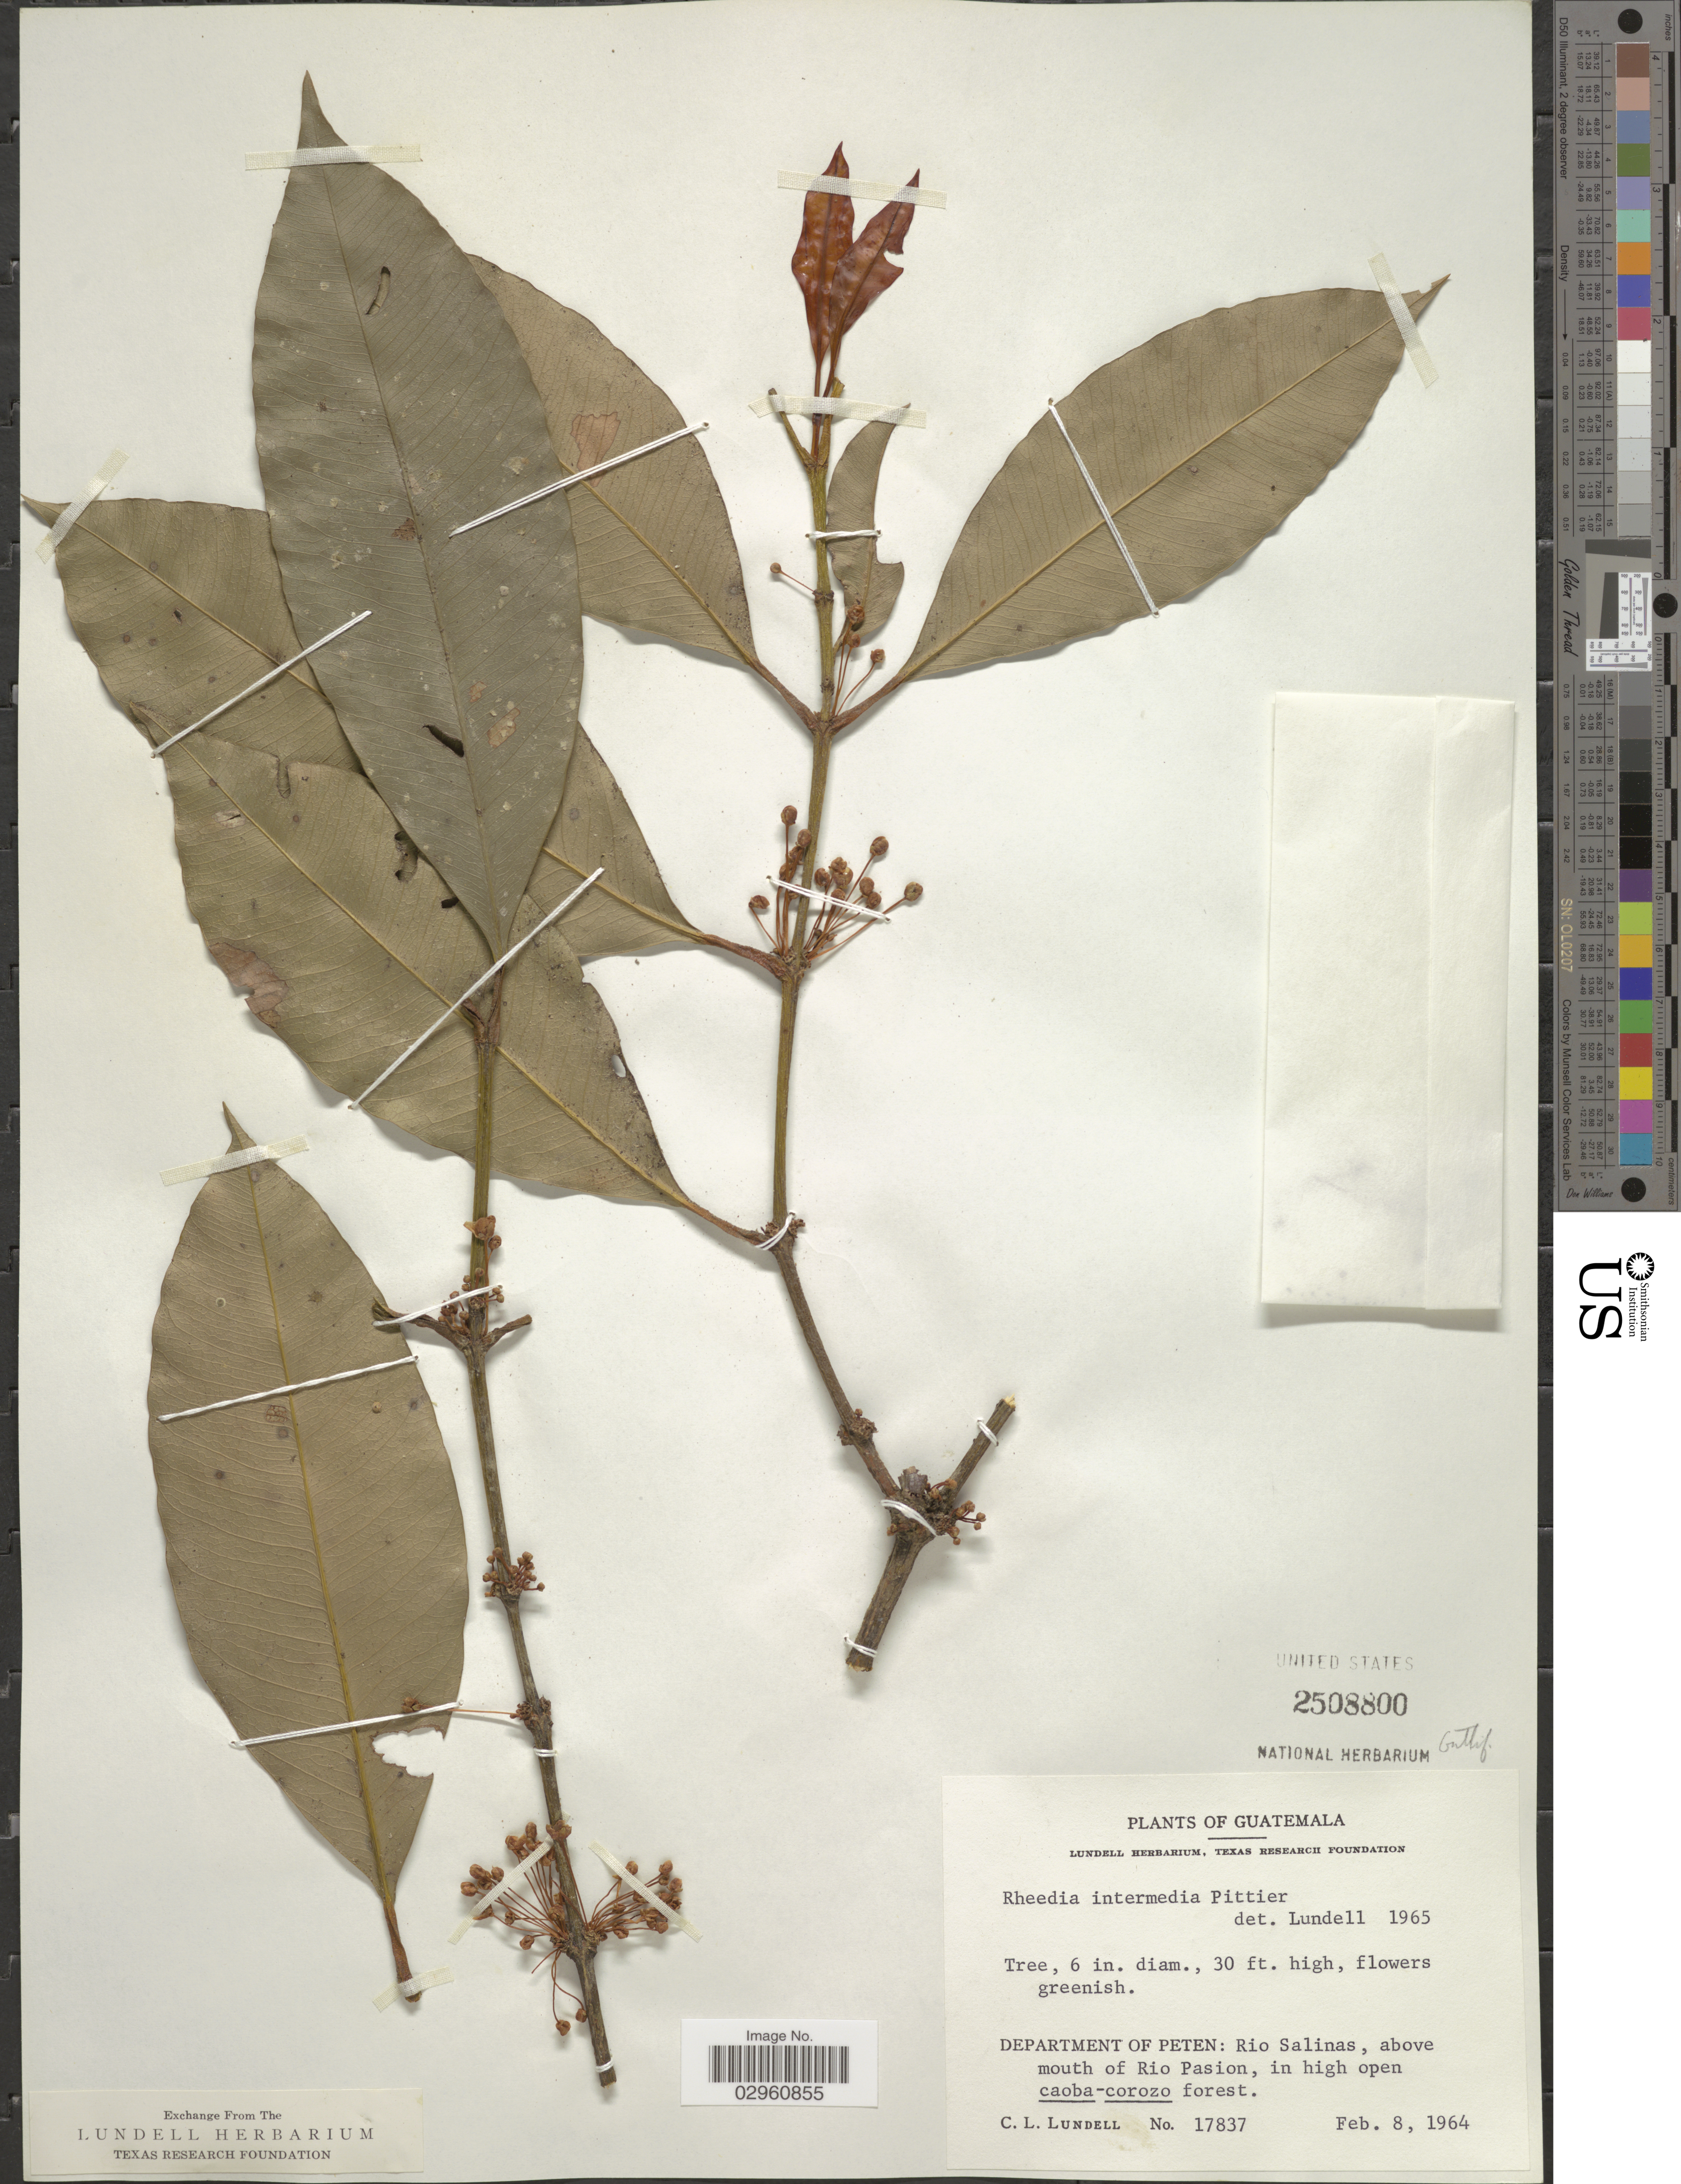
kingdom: Plantae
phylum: Tracheophyta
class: Magnoliopsida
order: Malpighiales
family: Clusiaceae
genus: Garcinia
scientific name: Garcinia intermedia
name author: (Pittier) Hammel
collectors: C. L. Lundell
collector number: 17837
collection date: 1964-02-08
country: Guatemala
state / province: El Petén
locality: Department of Peten: Rio Salinas, above mouth of Rio Pasion.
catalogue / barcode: US 2508800